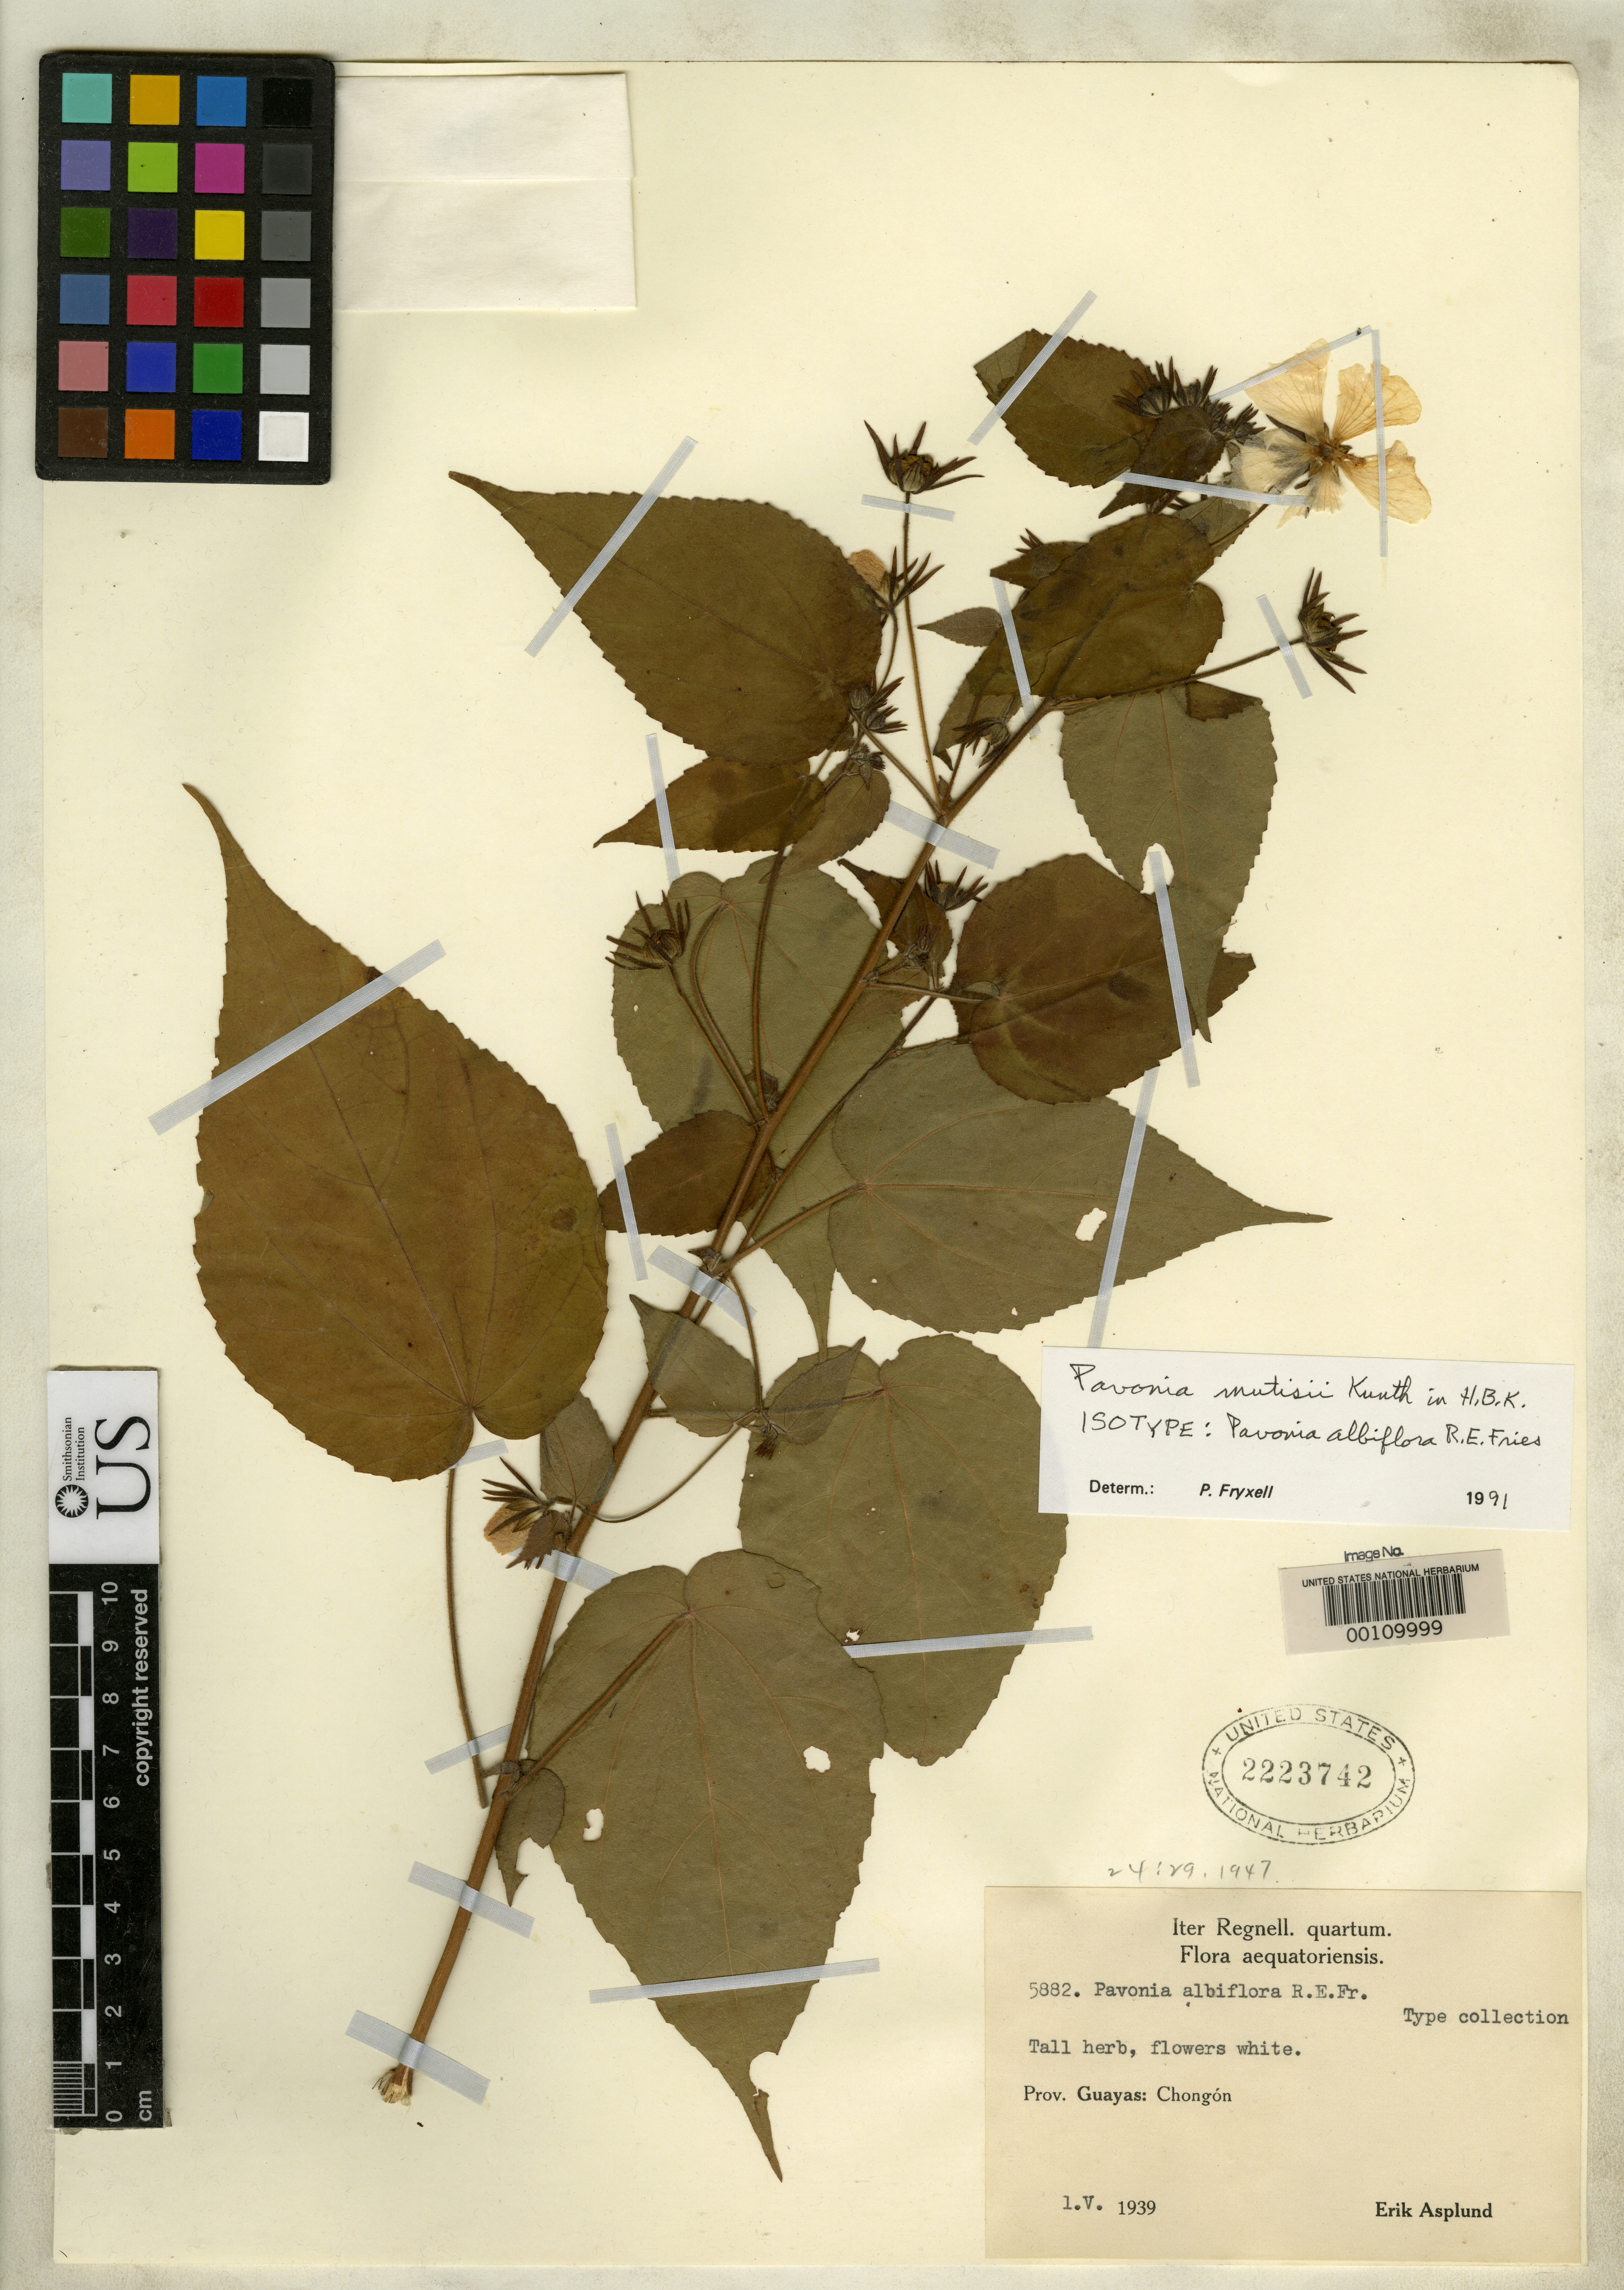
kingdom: Plantae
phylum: Tracheophyta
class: Magnoliopsida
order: Malvales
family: Malvaceae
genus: Pavonia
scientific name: Pavonia albiflora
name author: R.E. Fr.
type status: Isotype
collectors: E. Asplund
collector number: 5882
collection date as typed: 01 May 1939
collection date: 1939-05-01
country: Ecuador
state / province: Guayas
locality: Chongon.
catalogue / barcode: US 2223742